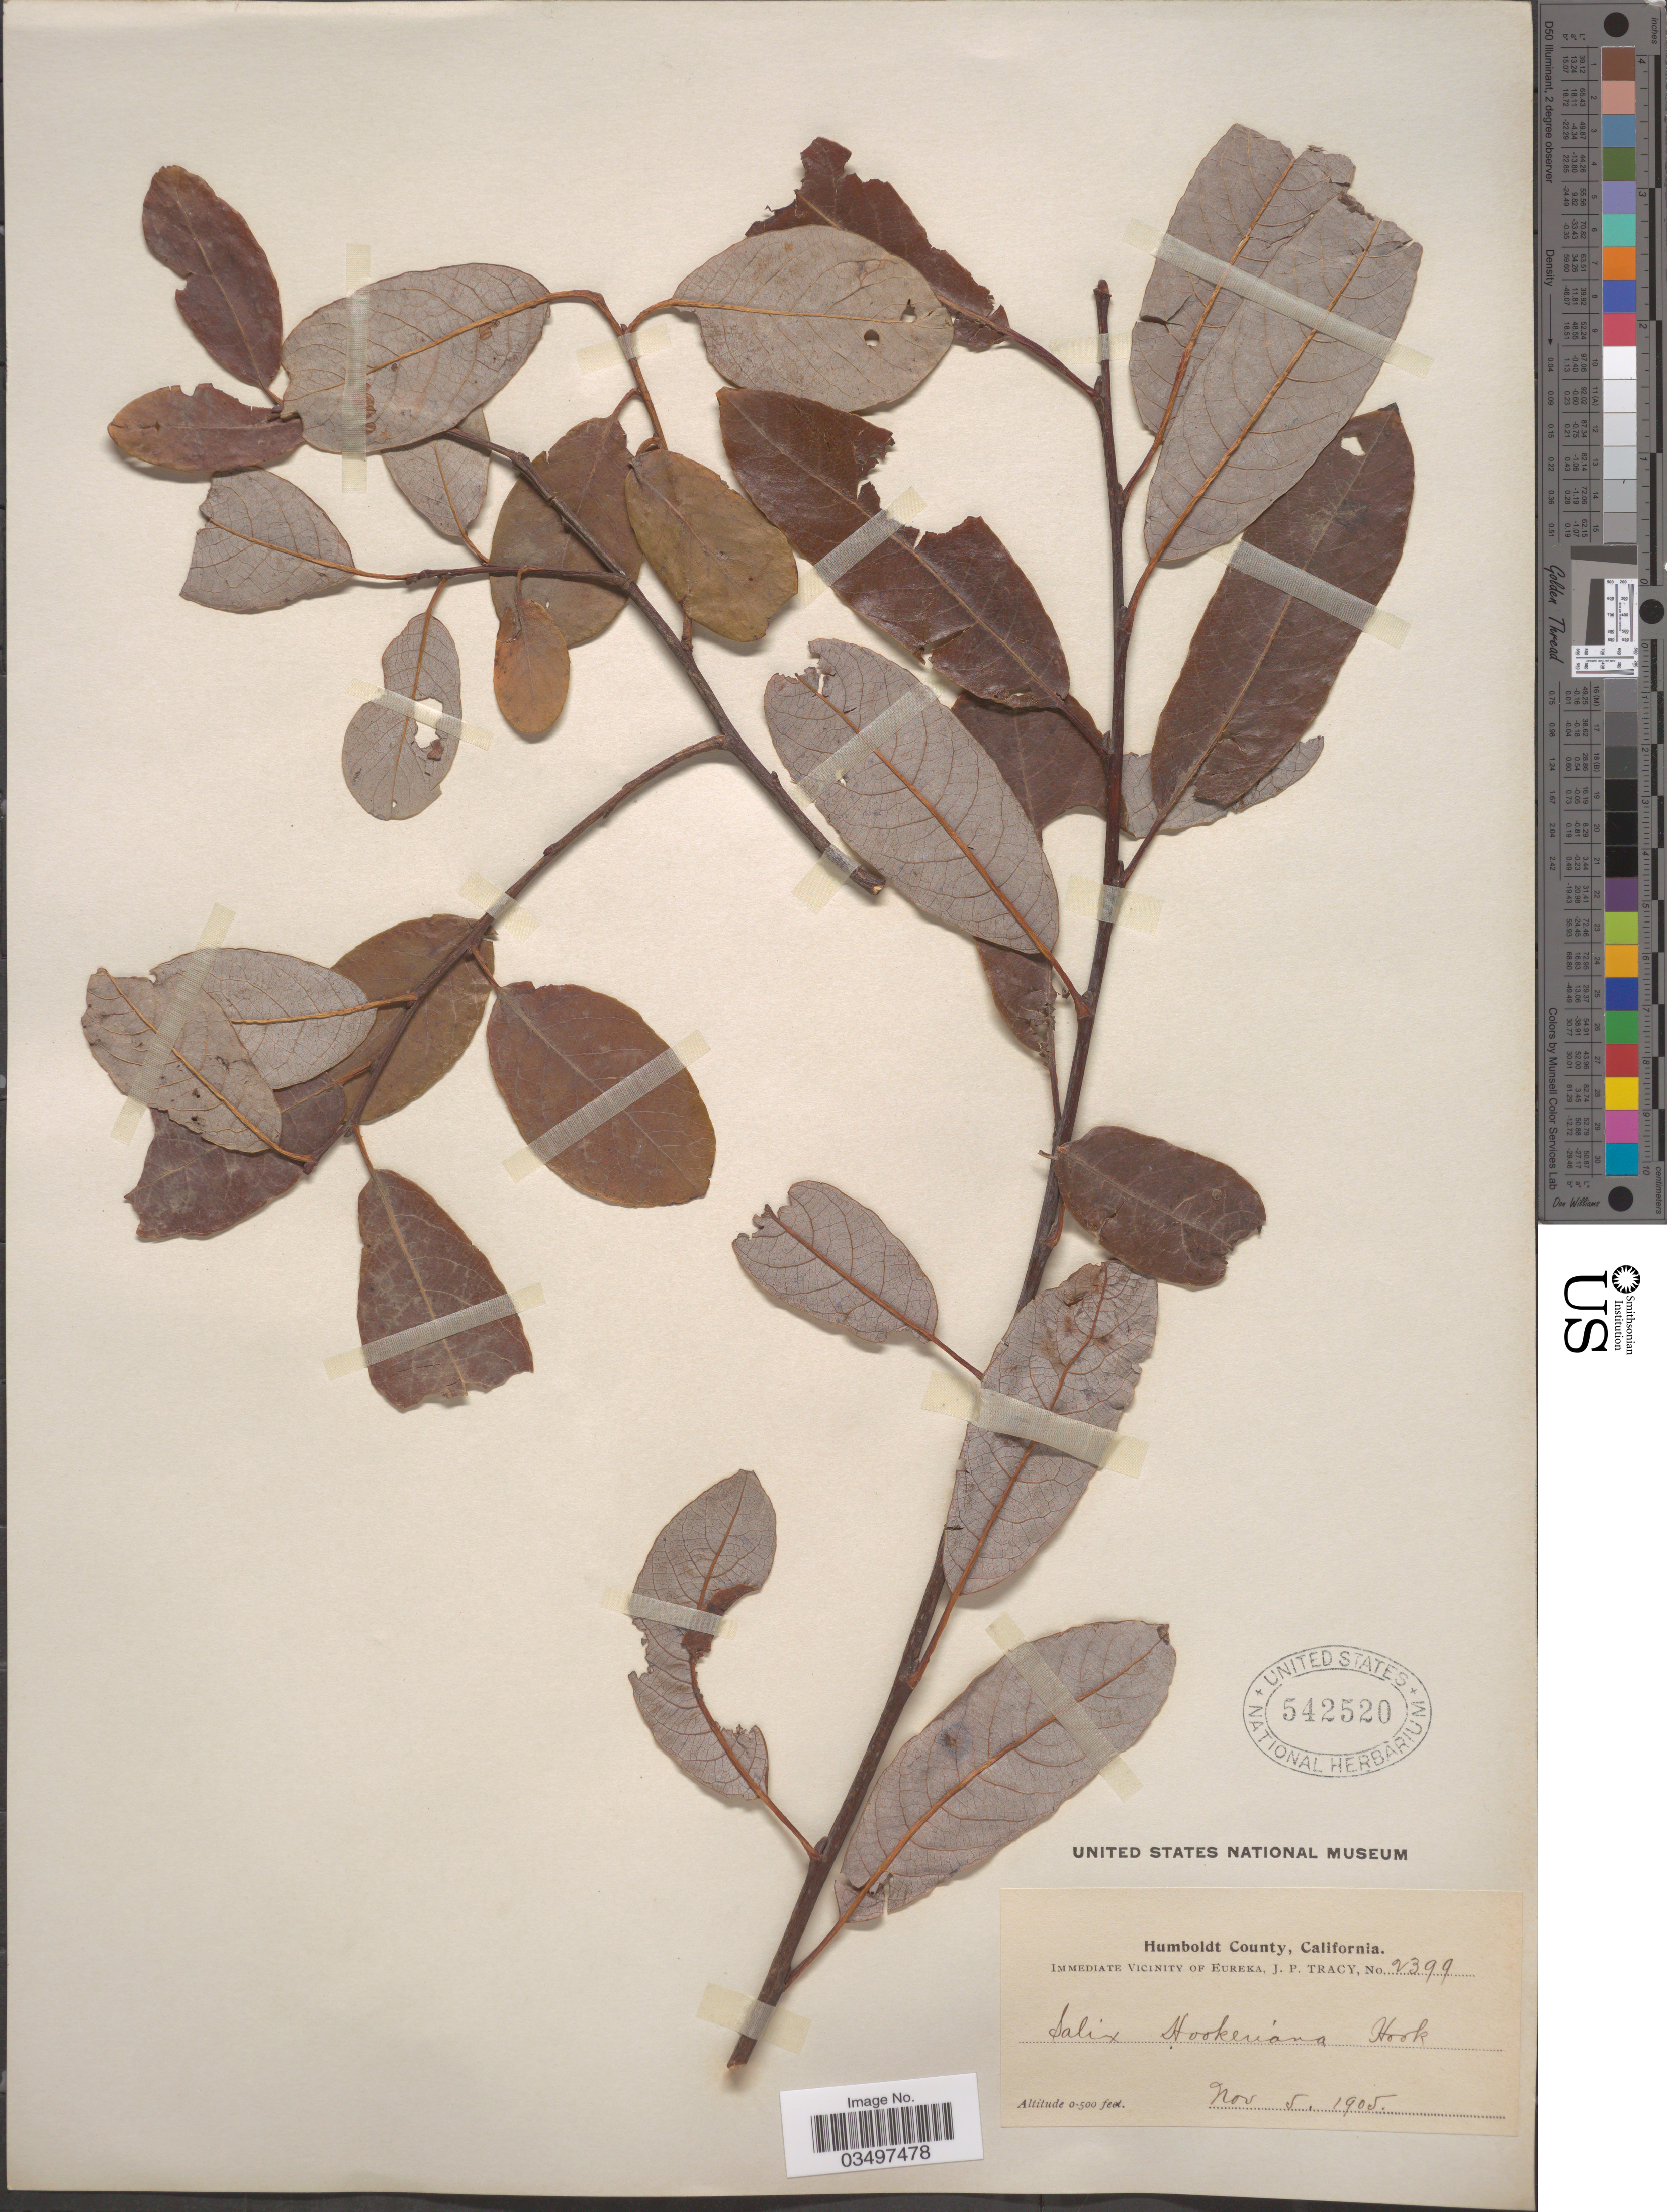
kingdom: Plantae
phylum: Tracheophyta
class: Magnoliopsida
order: Malpighiales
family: Salicaceae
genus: Salix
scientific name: Salix hookeriana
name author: Barratt ex Hook.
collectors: J. Tracy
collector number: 2399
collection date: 1905-11-05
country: United States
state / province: California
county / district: Humboldt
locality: Humboldt County. Immediate Vicinity of Eureka.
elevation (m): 0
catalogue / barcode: US 542520